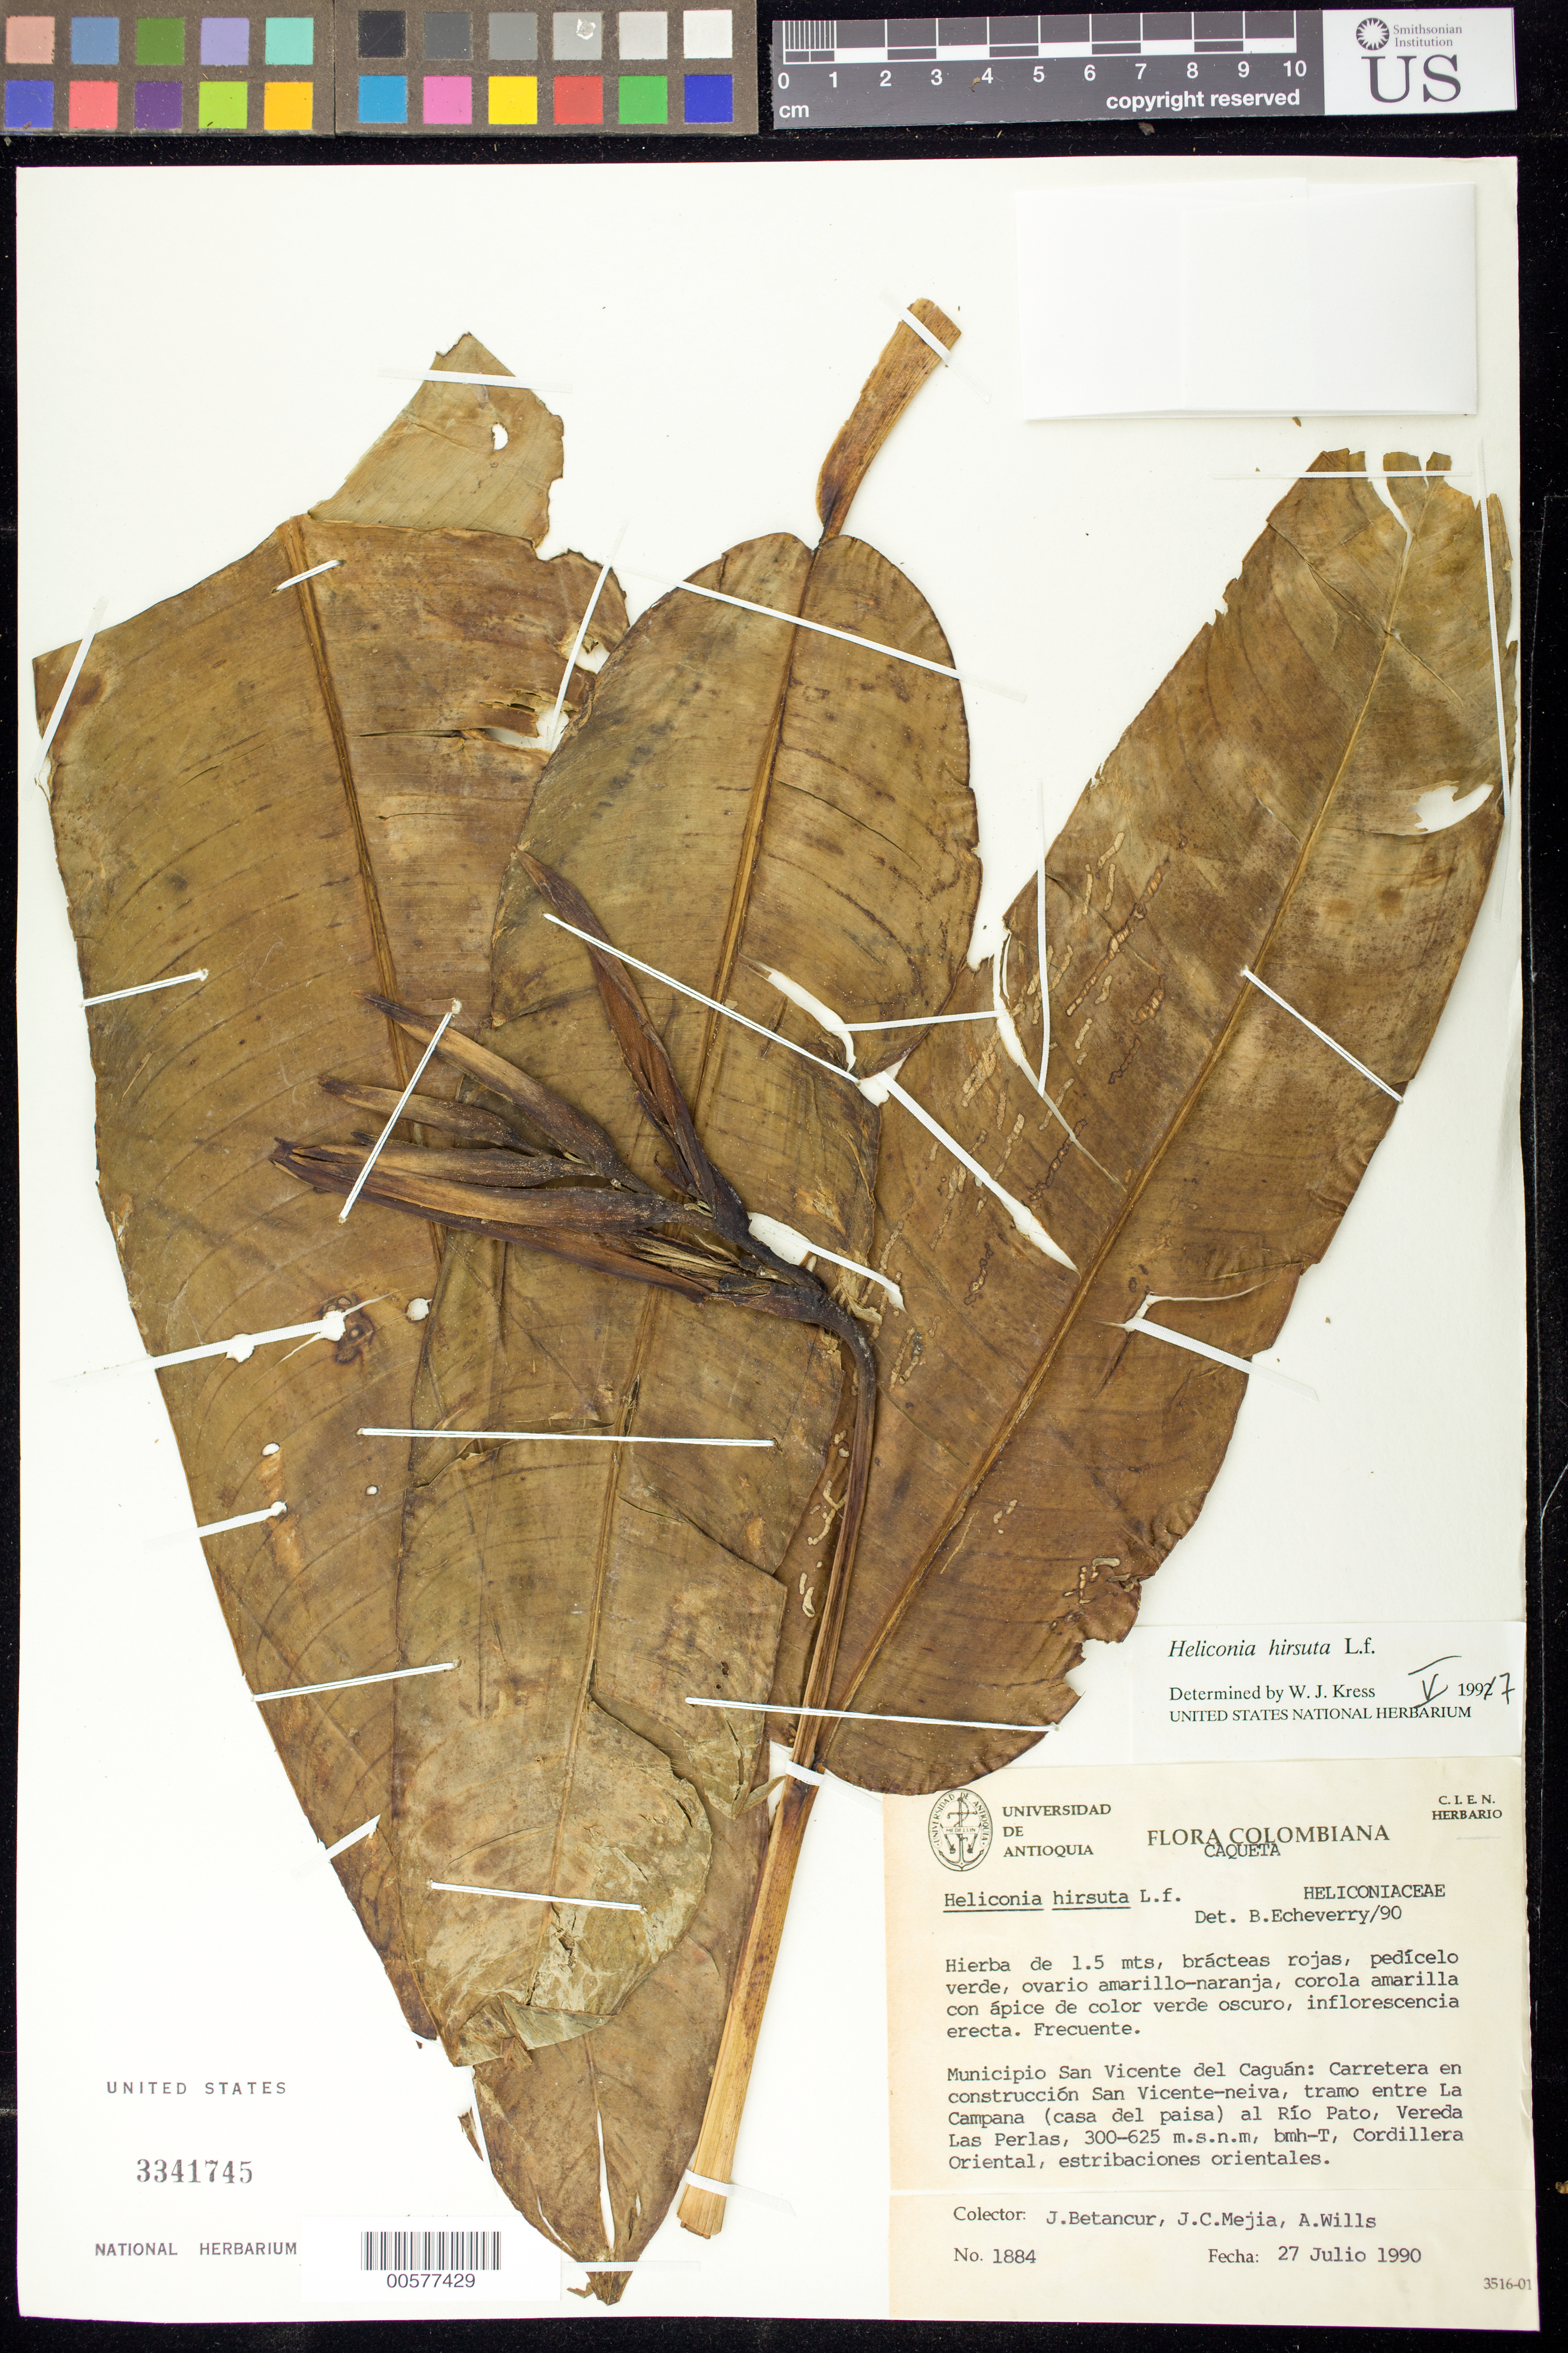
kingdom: Plantae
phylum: Tracheophyta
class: Liliopsida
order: Zingiberales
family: Heliconiaceae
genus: Heliconia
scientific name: Heliconia hirsuta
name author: L. f.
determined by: Echeverry, B.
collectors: J. C. Betancur, J. C. Mejia & A. Wills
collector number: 1884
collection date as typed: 27 Jul 1990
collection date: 1990-07-27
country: Colombia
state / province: Caquetá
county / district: San Vicente del Caguan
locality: Road under construction between San Vicent anad Neiva, stretch between La Campana to Rio Pato, Las Perlas trail. Cordillera Oriental, eastern spurs.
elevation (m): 300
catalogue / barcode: US 3341745